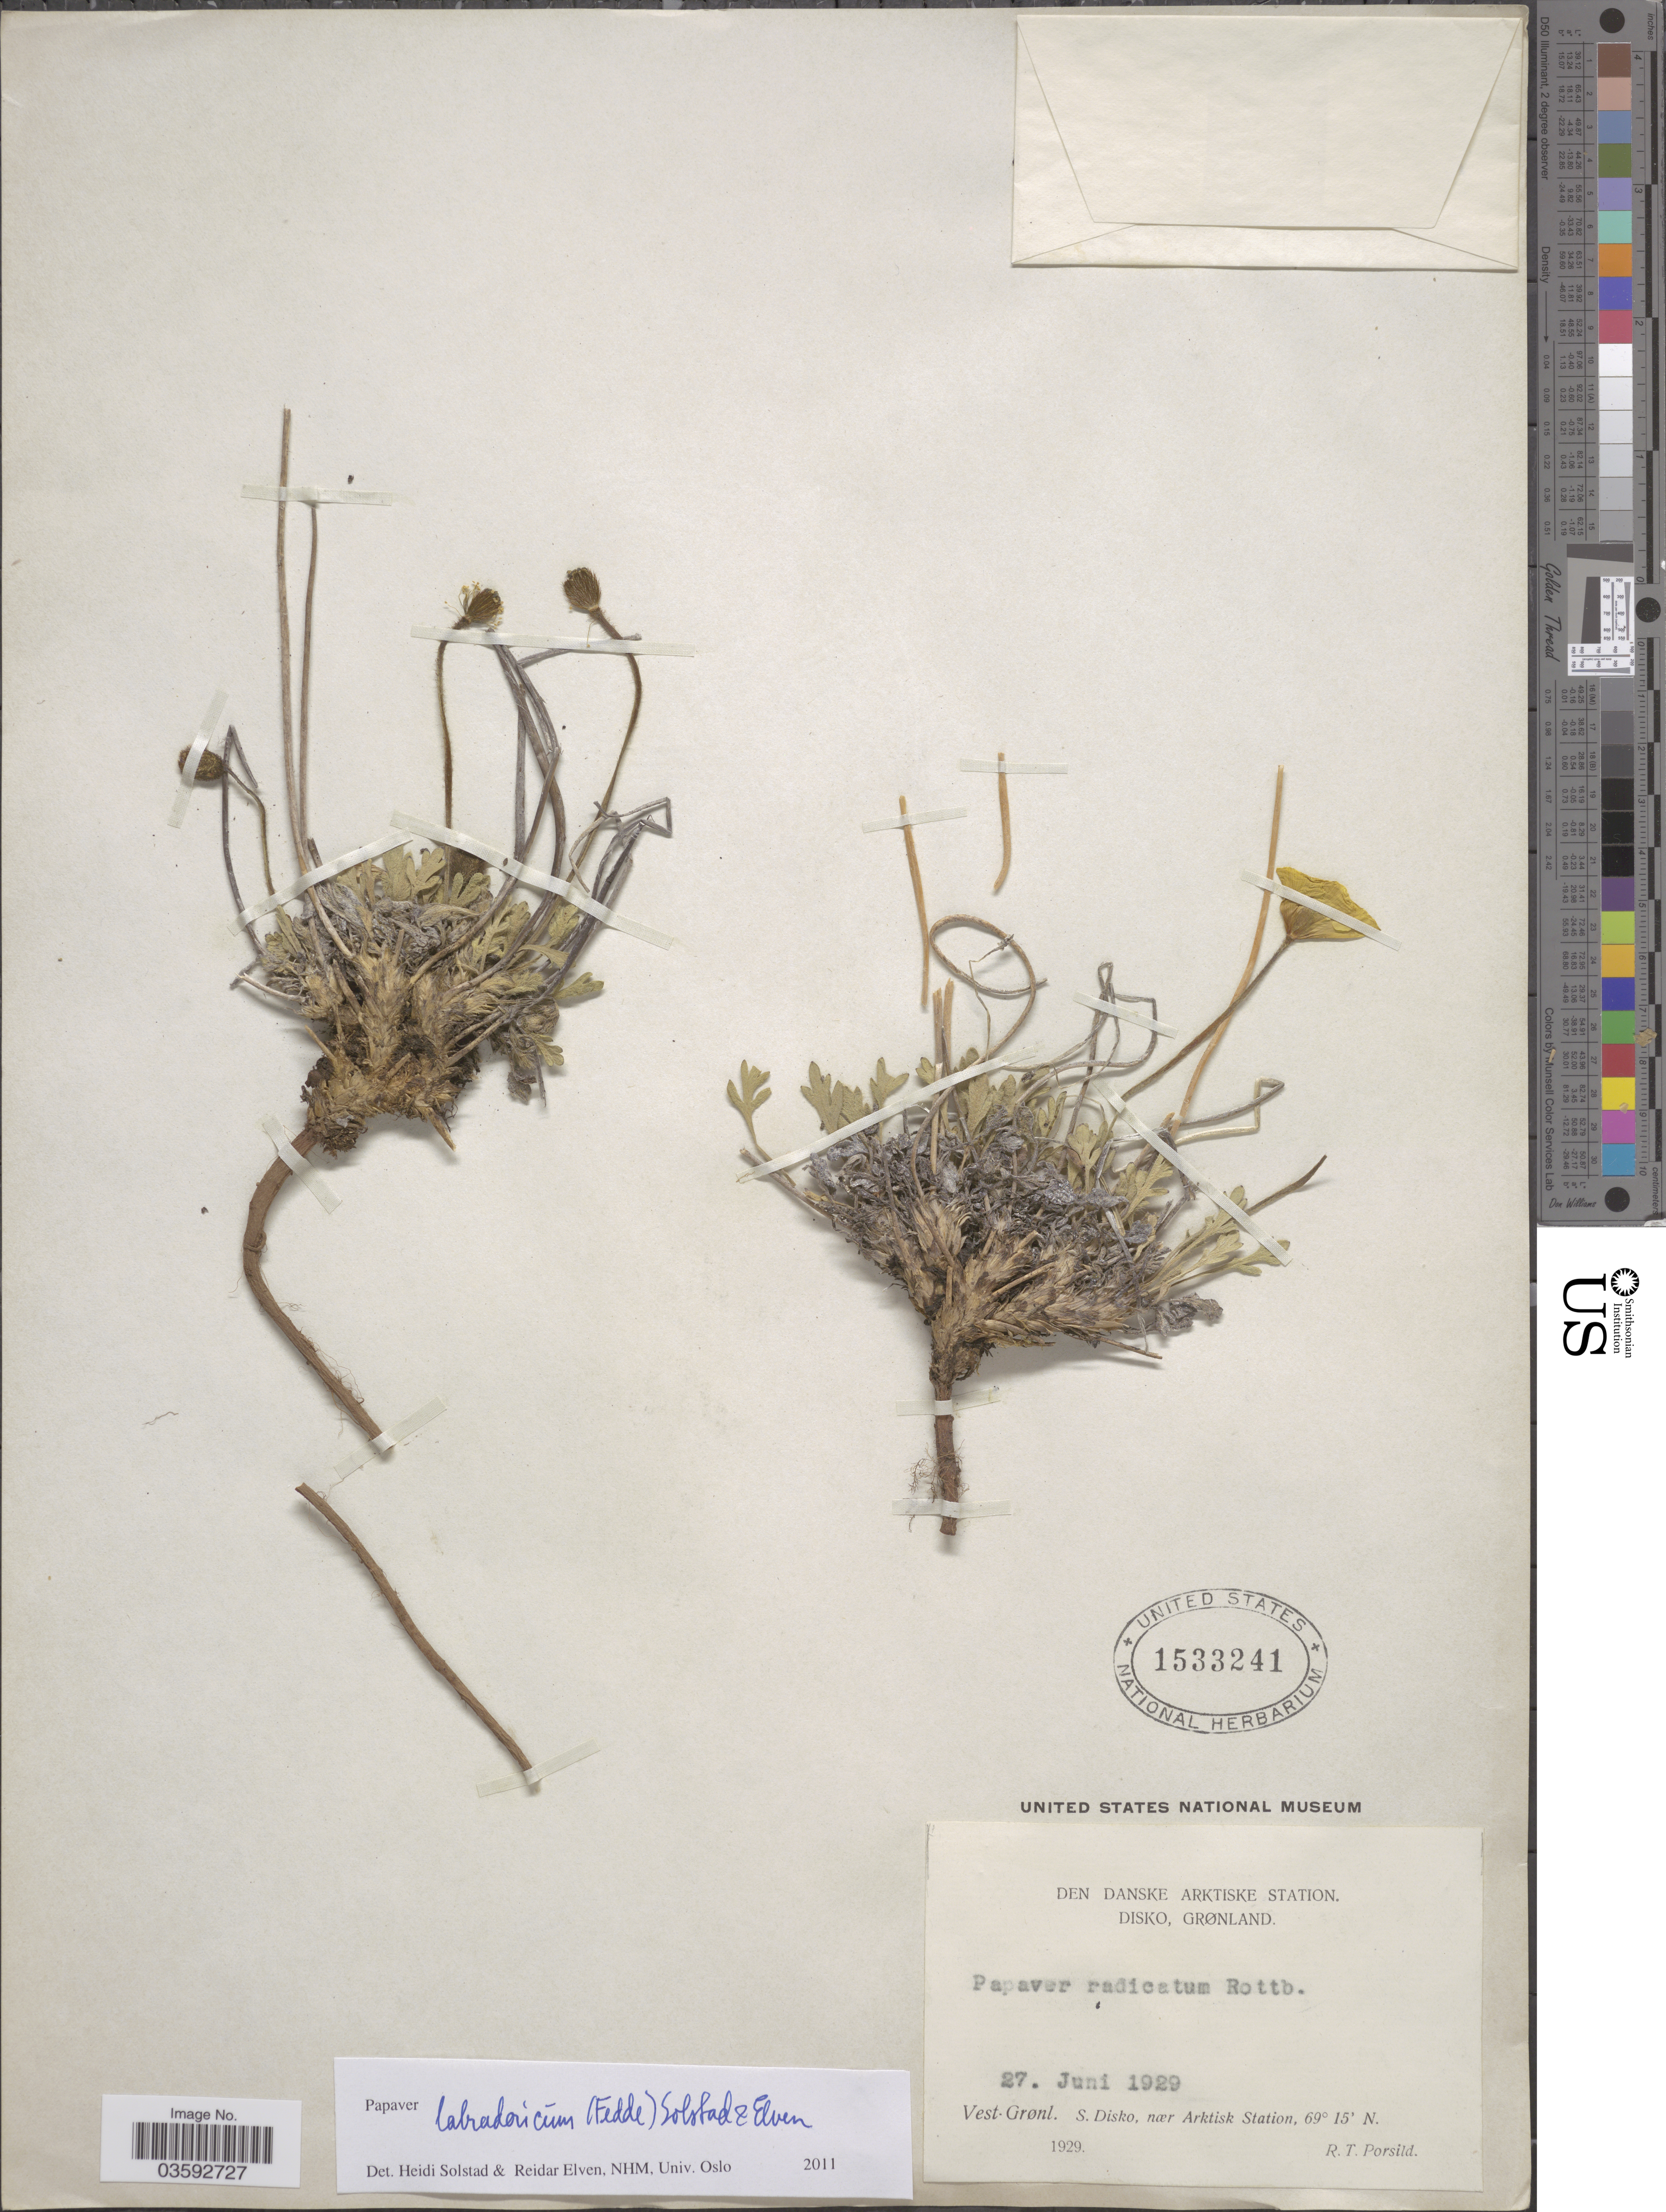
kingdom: Plantae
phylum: Tracheophyta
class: Magnoliopsida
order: Ranunculales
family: Papaveraceae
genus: Papaver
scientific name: Papaver labradoricum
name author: (Fedde) Solstad & Elven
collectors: R. T. Porsild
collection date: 1929-06-27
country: Greenland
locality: Den Danske Arktiske Station. Disko, Grønland. Vest-Grønl. S. Disko, nær Arktisk Station.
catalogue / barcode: US 1533241